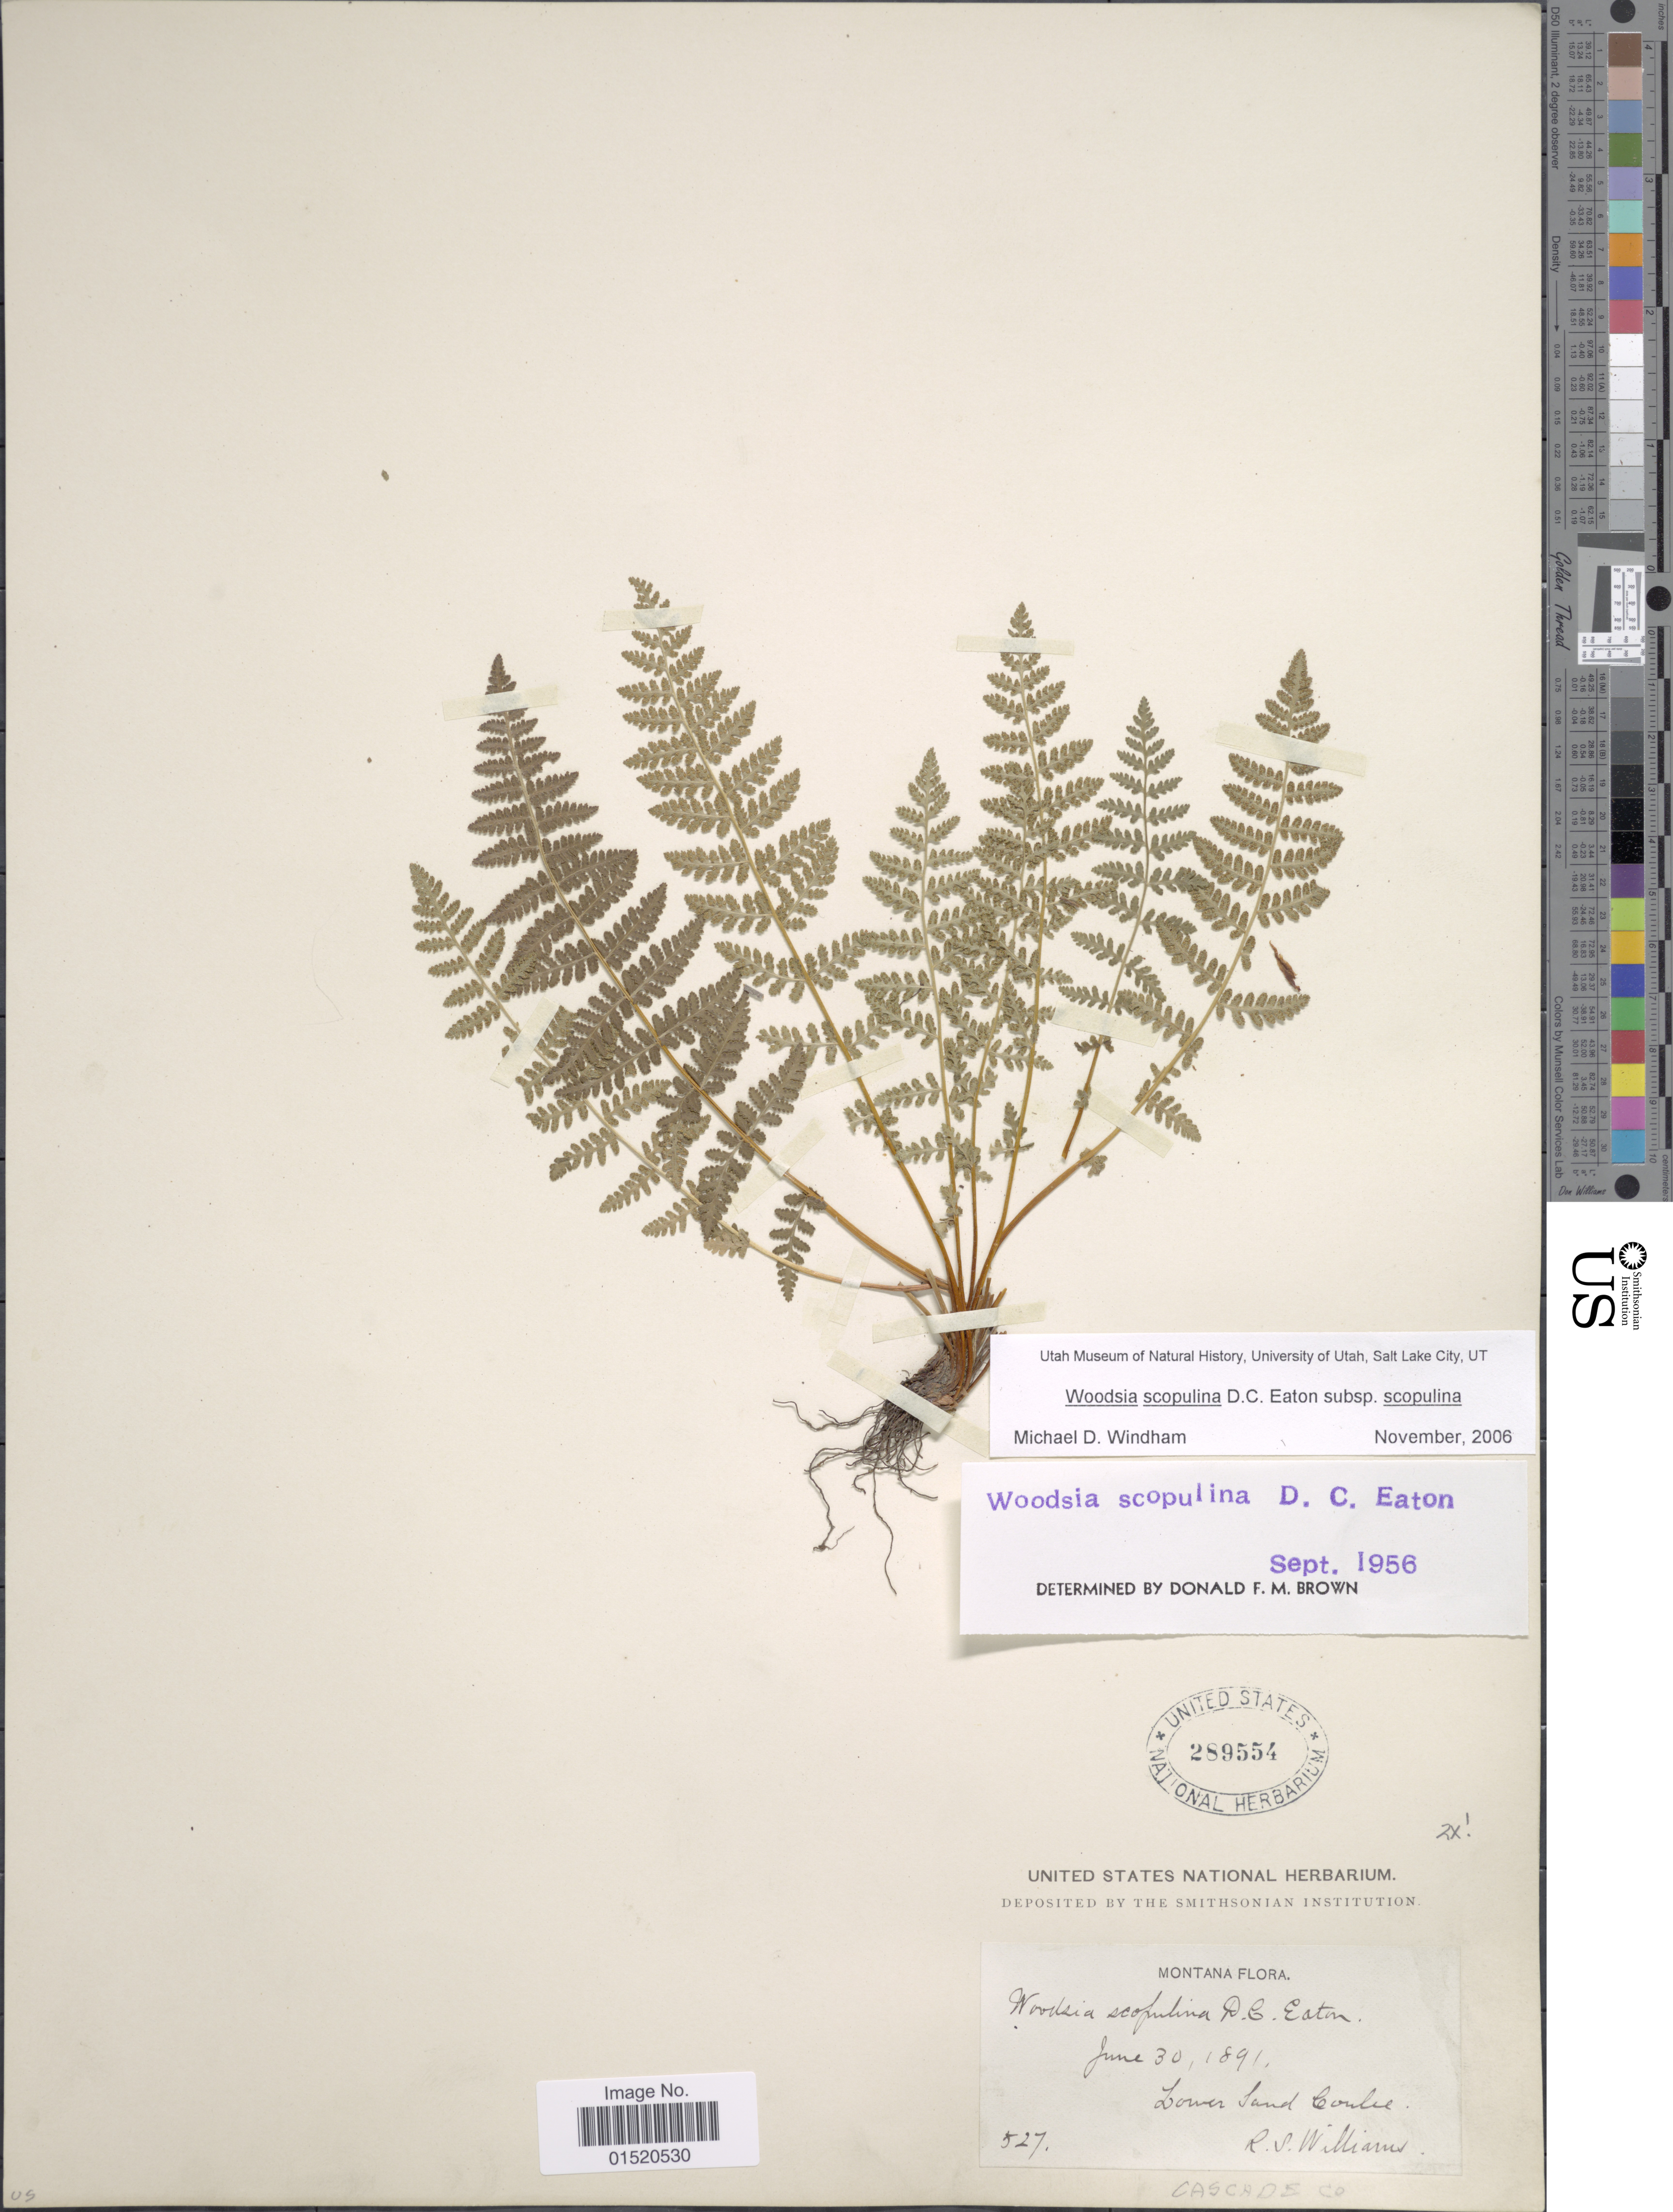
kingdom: Plantae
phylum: Tracheophyta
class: Polypodiopsida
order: Polypodiales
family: Woodsiaceae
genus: Woodsia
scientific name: Woodsia scopulina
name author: D.C. Eaton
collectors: R. S. Williams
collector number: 527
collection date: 1891-06-30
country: United States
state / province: Montana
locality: Lower Sand Coulee.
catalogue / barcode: US 289554